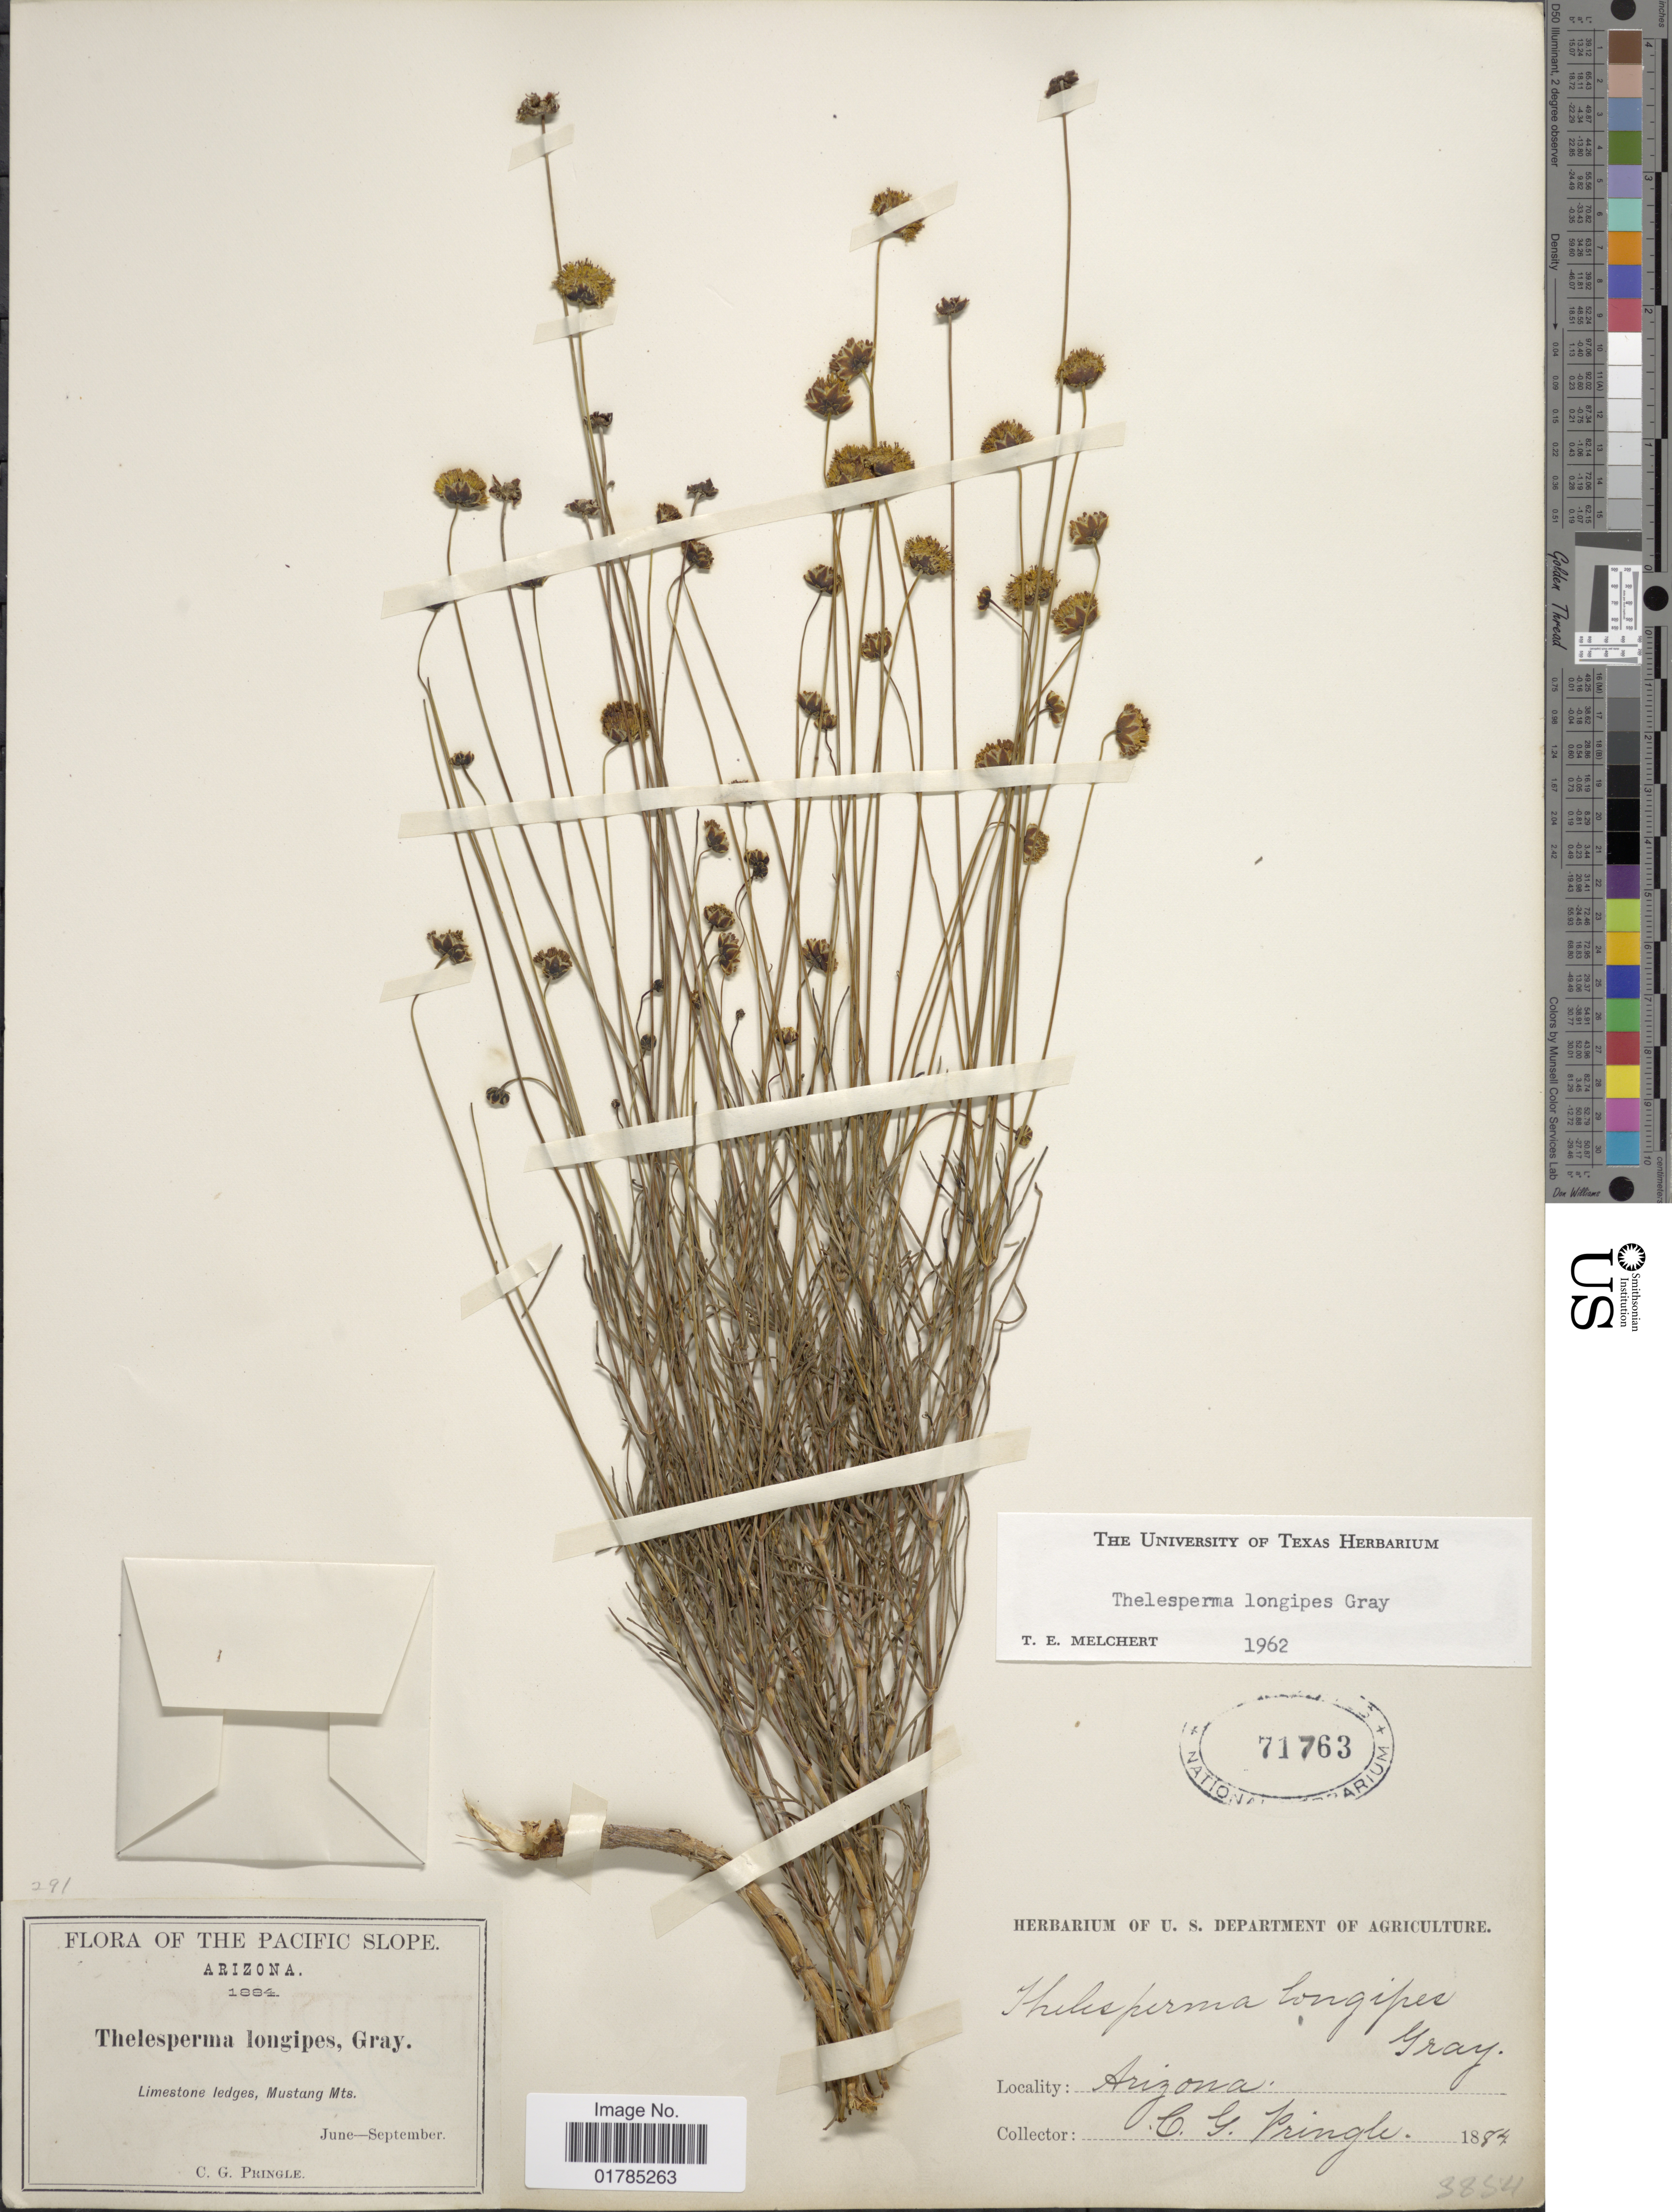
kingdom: Plantae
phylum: Tracheophyta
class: Magnoliopsida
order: Asterales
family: Asteraceae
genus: Thelesperma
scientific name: Thelesperma longipes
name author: A. Gray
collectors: C. G. Pringle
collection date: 1884-06/1884-09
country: United States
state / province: Arizona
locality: Mustang Mts. Pacific Slope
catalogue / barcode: US 71763